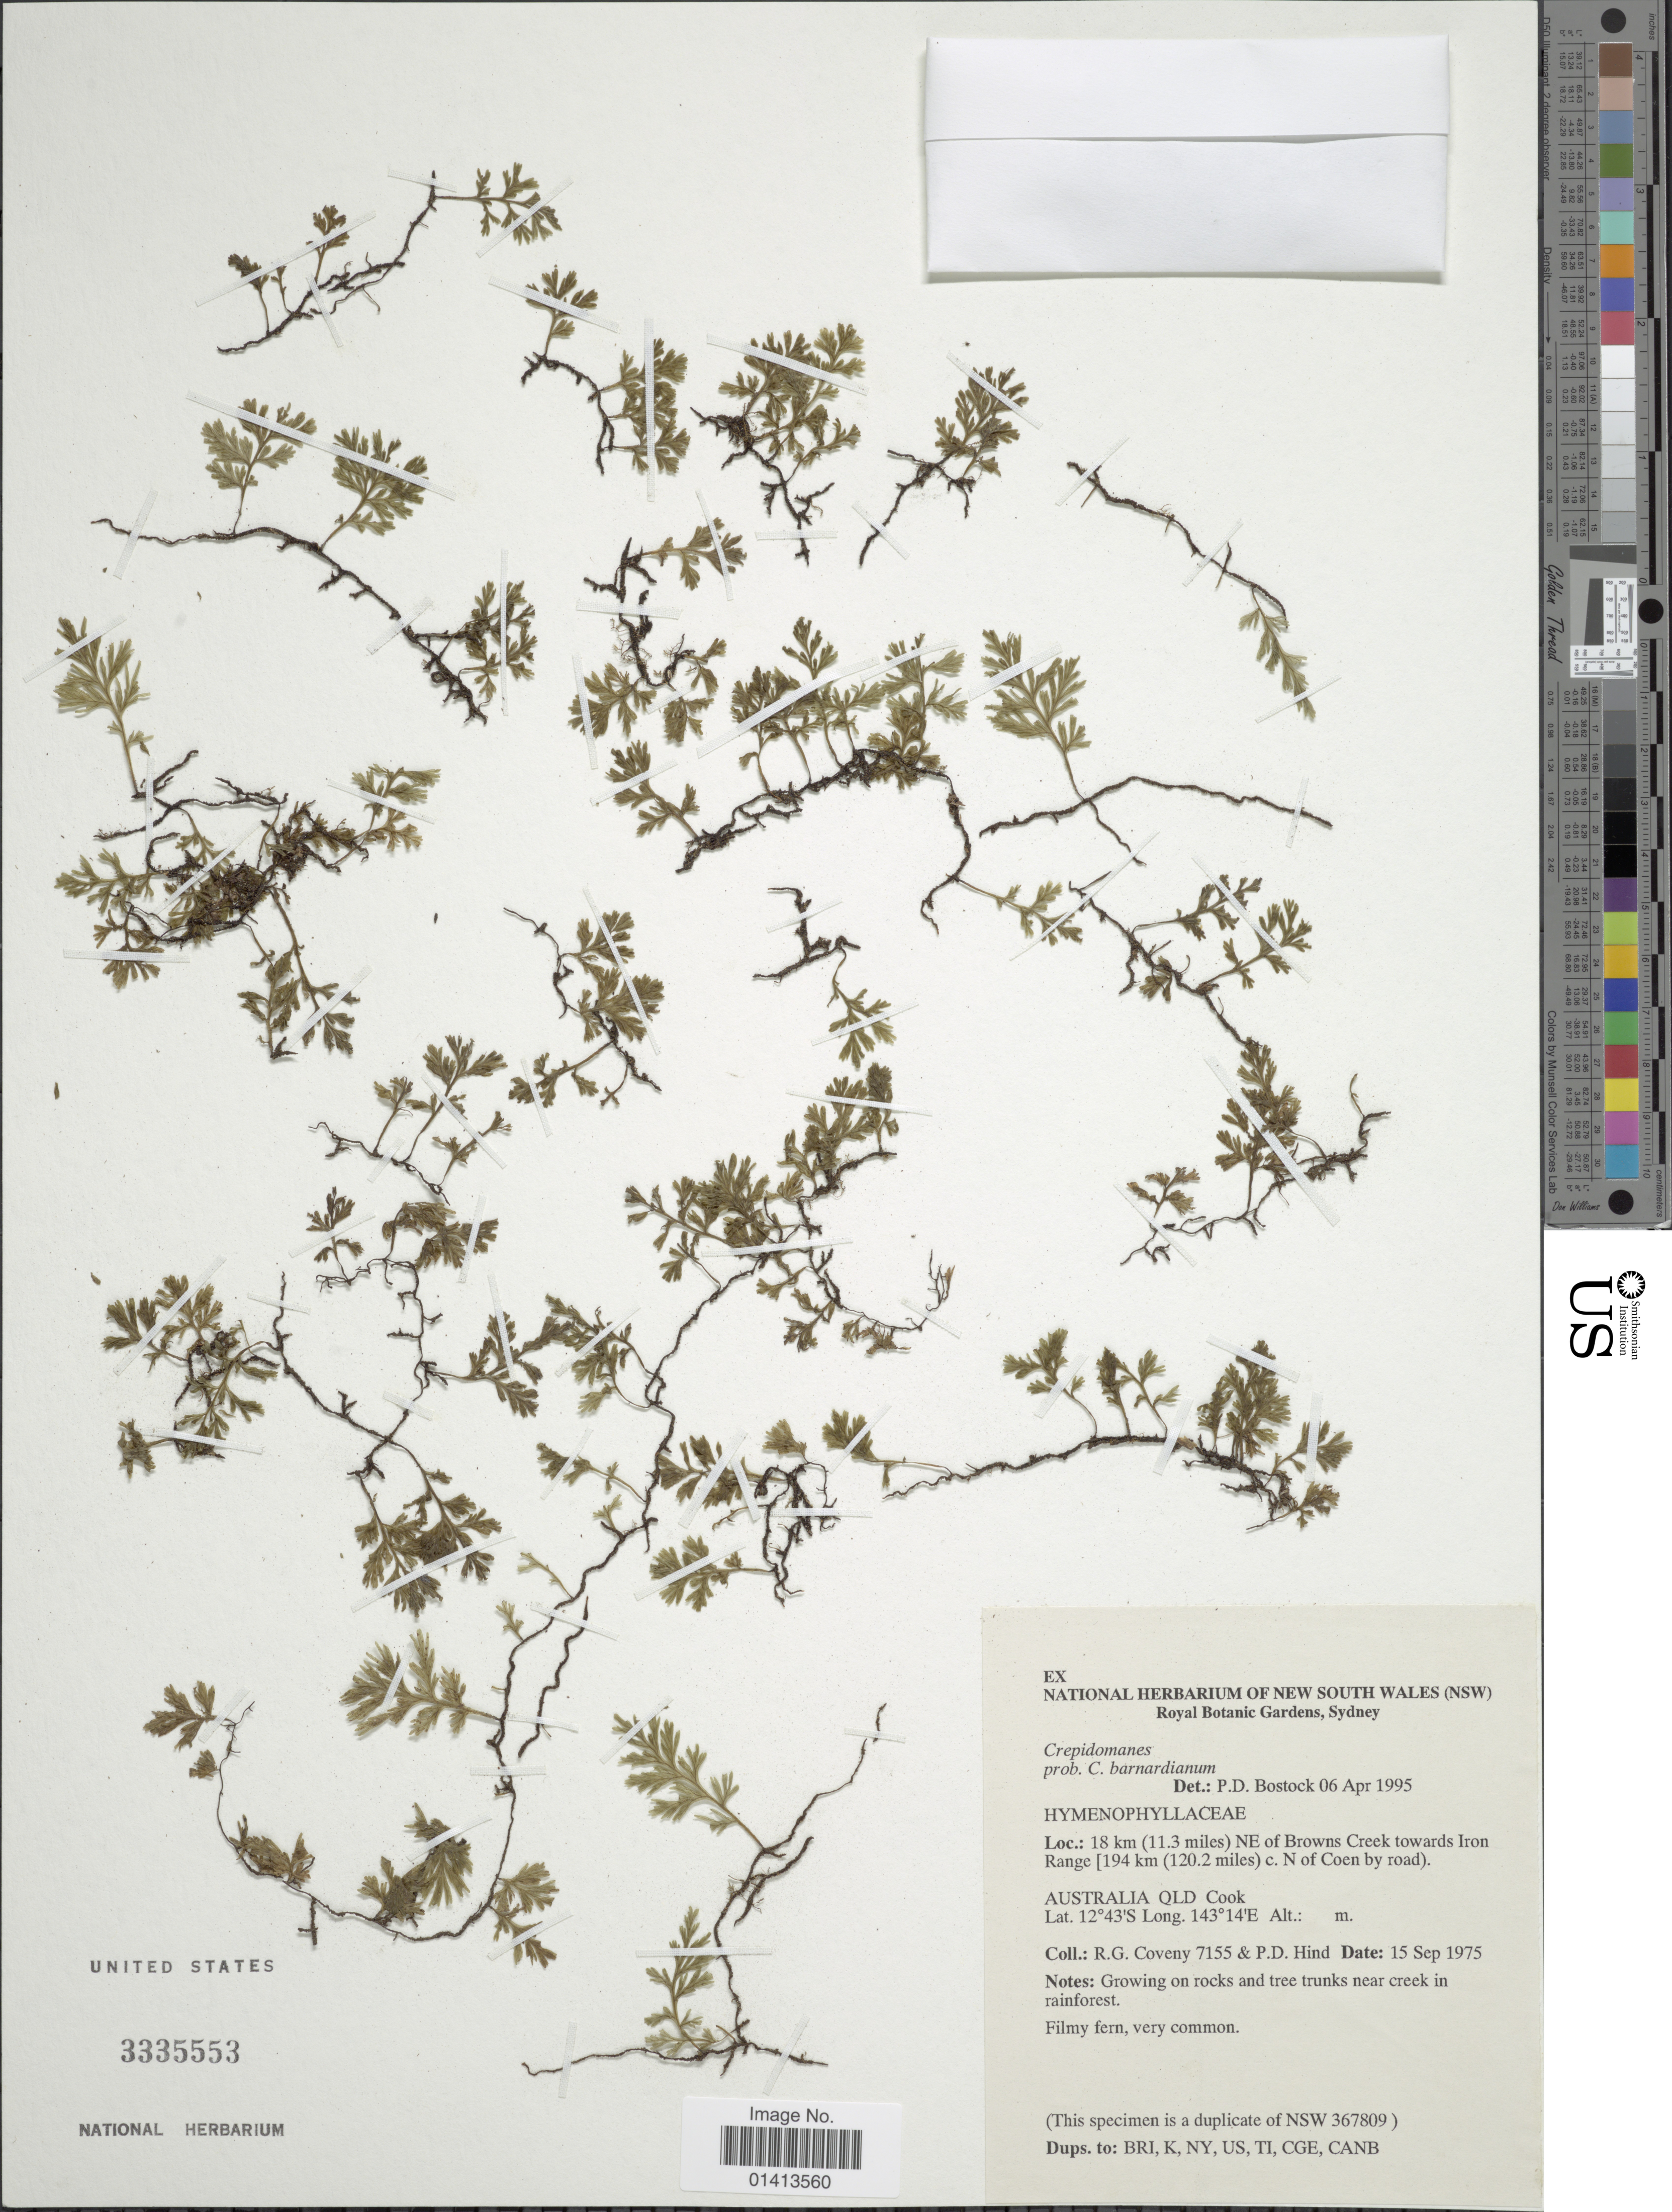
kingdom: Plantae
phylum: Tracheophyta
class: Polypodiopsida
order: Hymenophyllales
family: Hymenophyllaceae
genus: Crepidomanes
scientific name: Crepidomanes barnardianum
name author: (Bailey) Tindale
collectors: R. Coveny & P. Hind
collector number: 7155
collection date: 1975-09-15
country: Australia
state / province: Queensland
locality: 18 km (11.3 miles) NE of Browns Creek towards Iron Range [194 km (120.2 moles) c. N of Coen by Road, Cook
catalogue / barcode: US 3335553